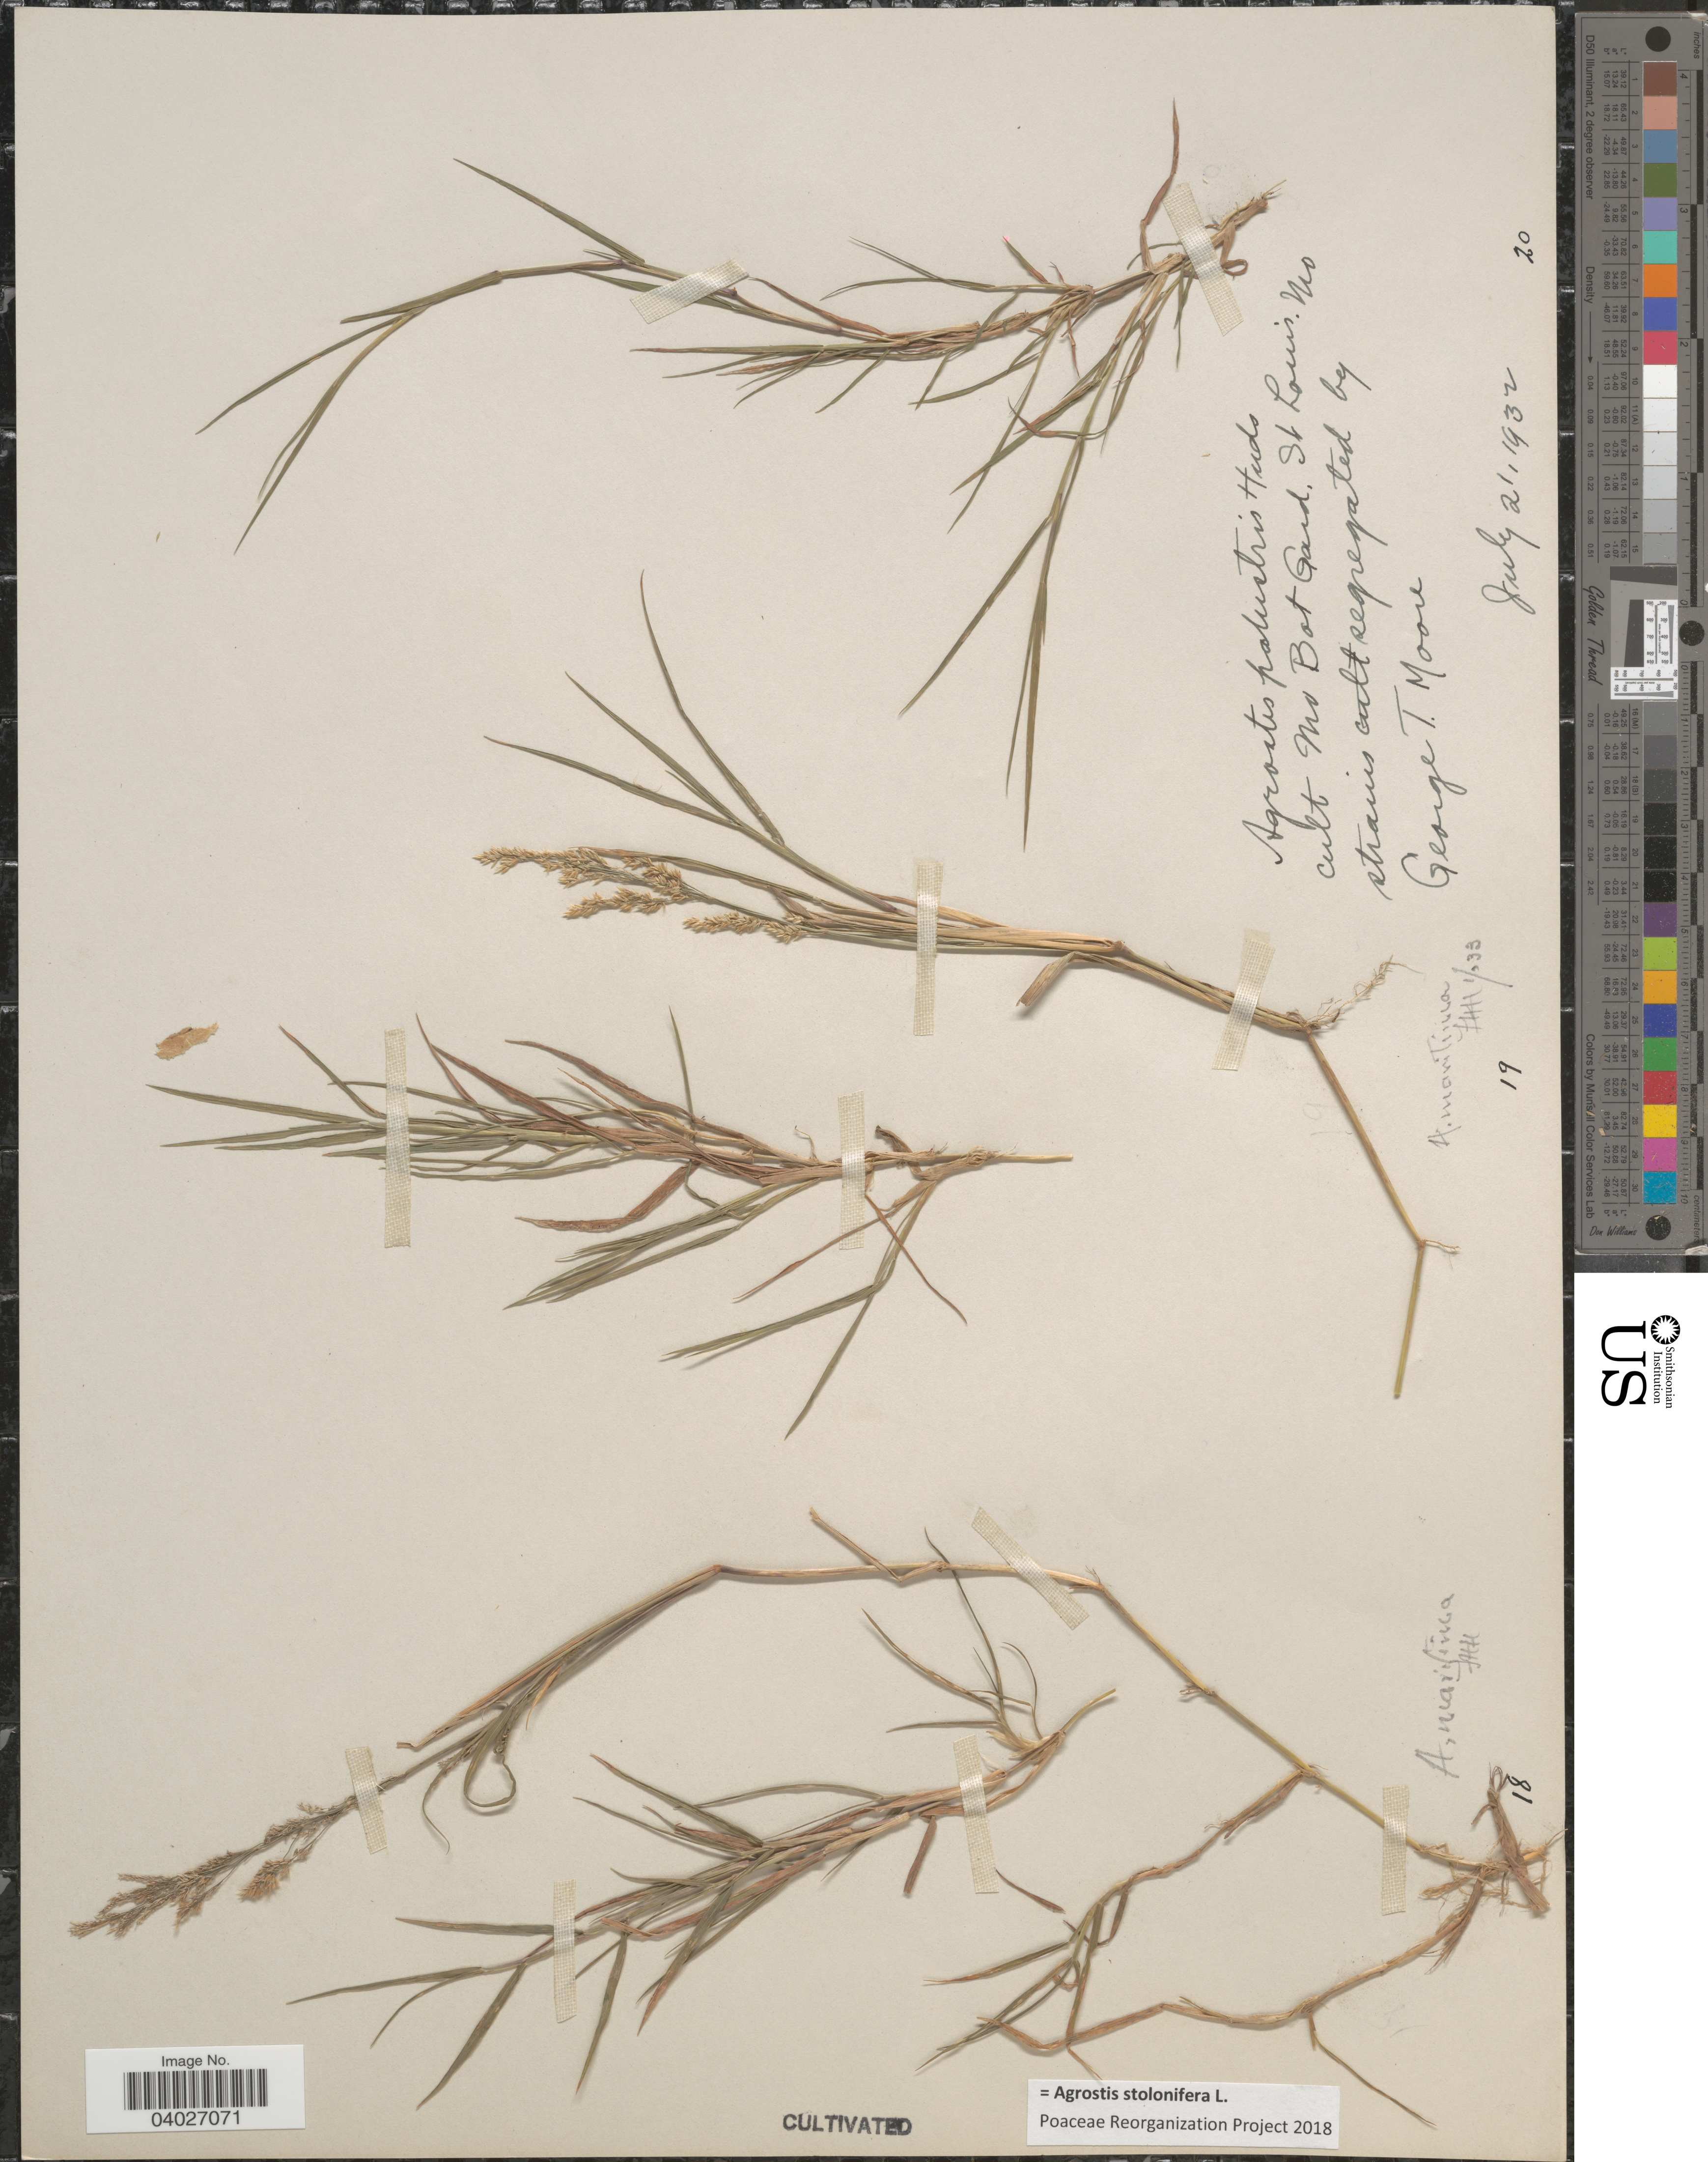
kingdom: Plantae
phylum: Tracheophyta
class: Liliopsida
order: Poales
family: Poaceae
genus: Agrostis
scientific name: Agrostis stolonifera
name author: L.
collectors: G. T. Moore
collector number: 19/20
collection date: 1932-07-21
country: United States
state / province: Missouri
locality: Mo. Bot Gard, St Louis.